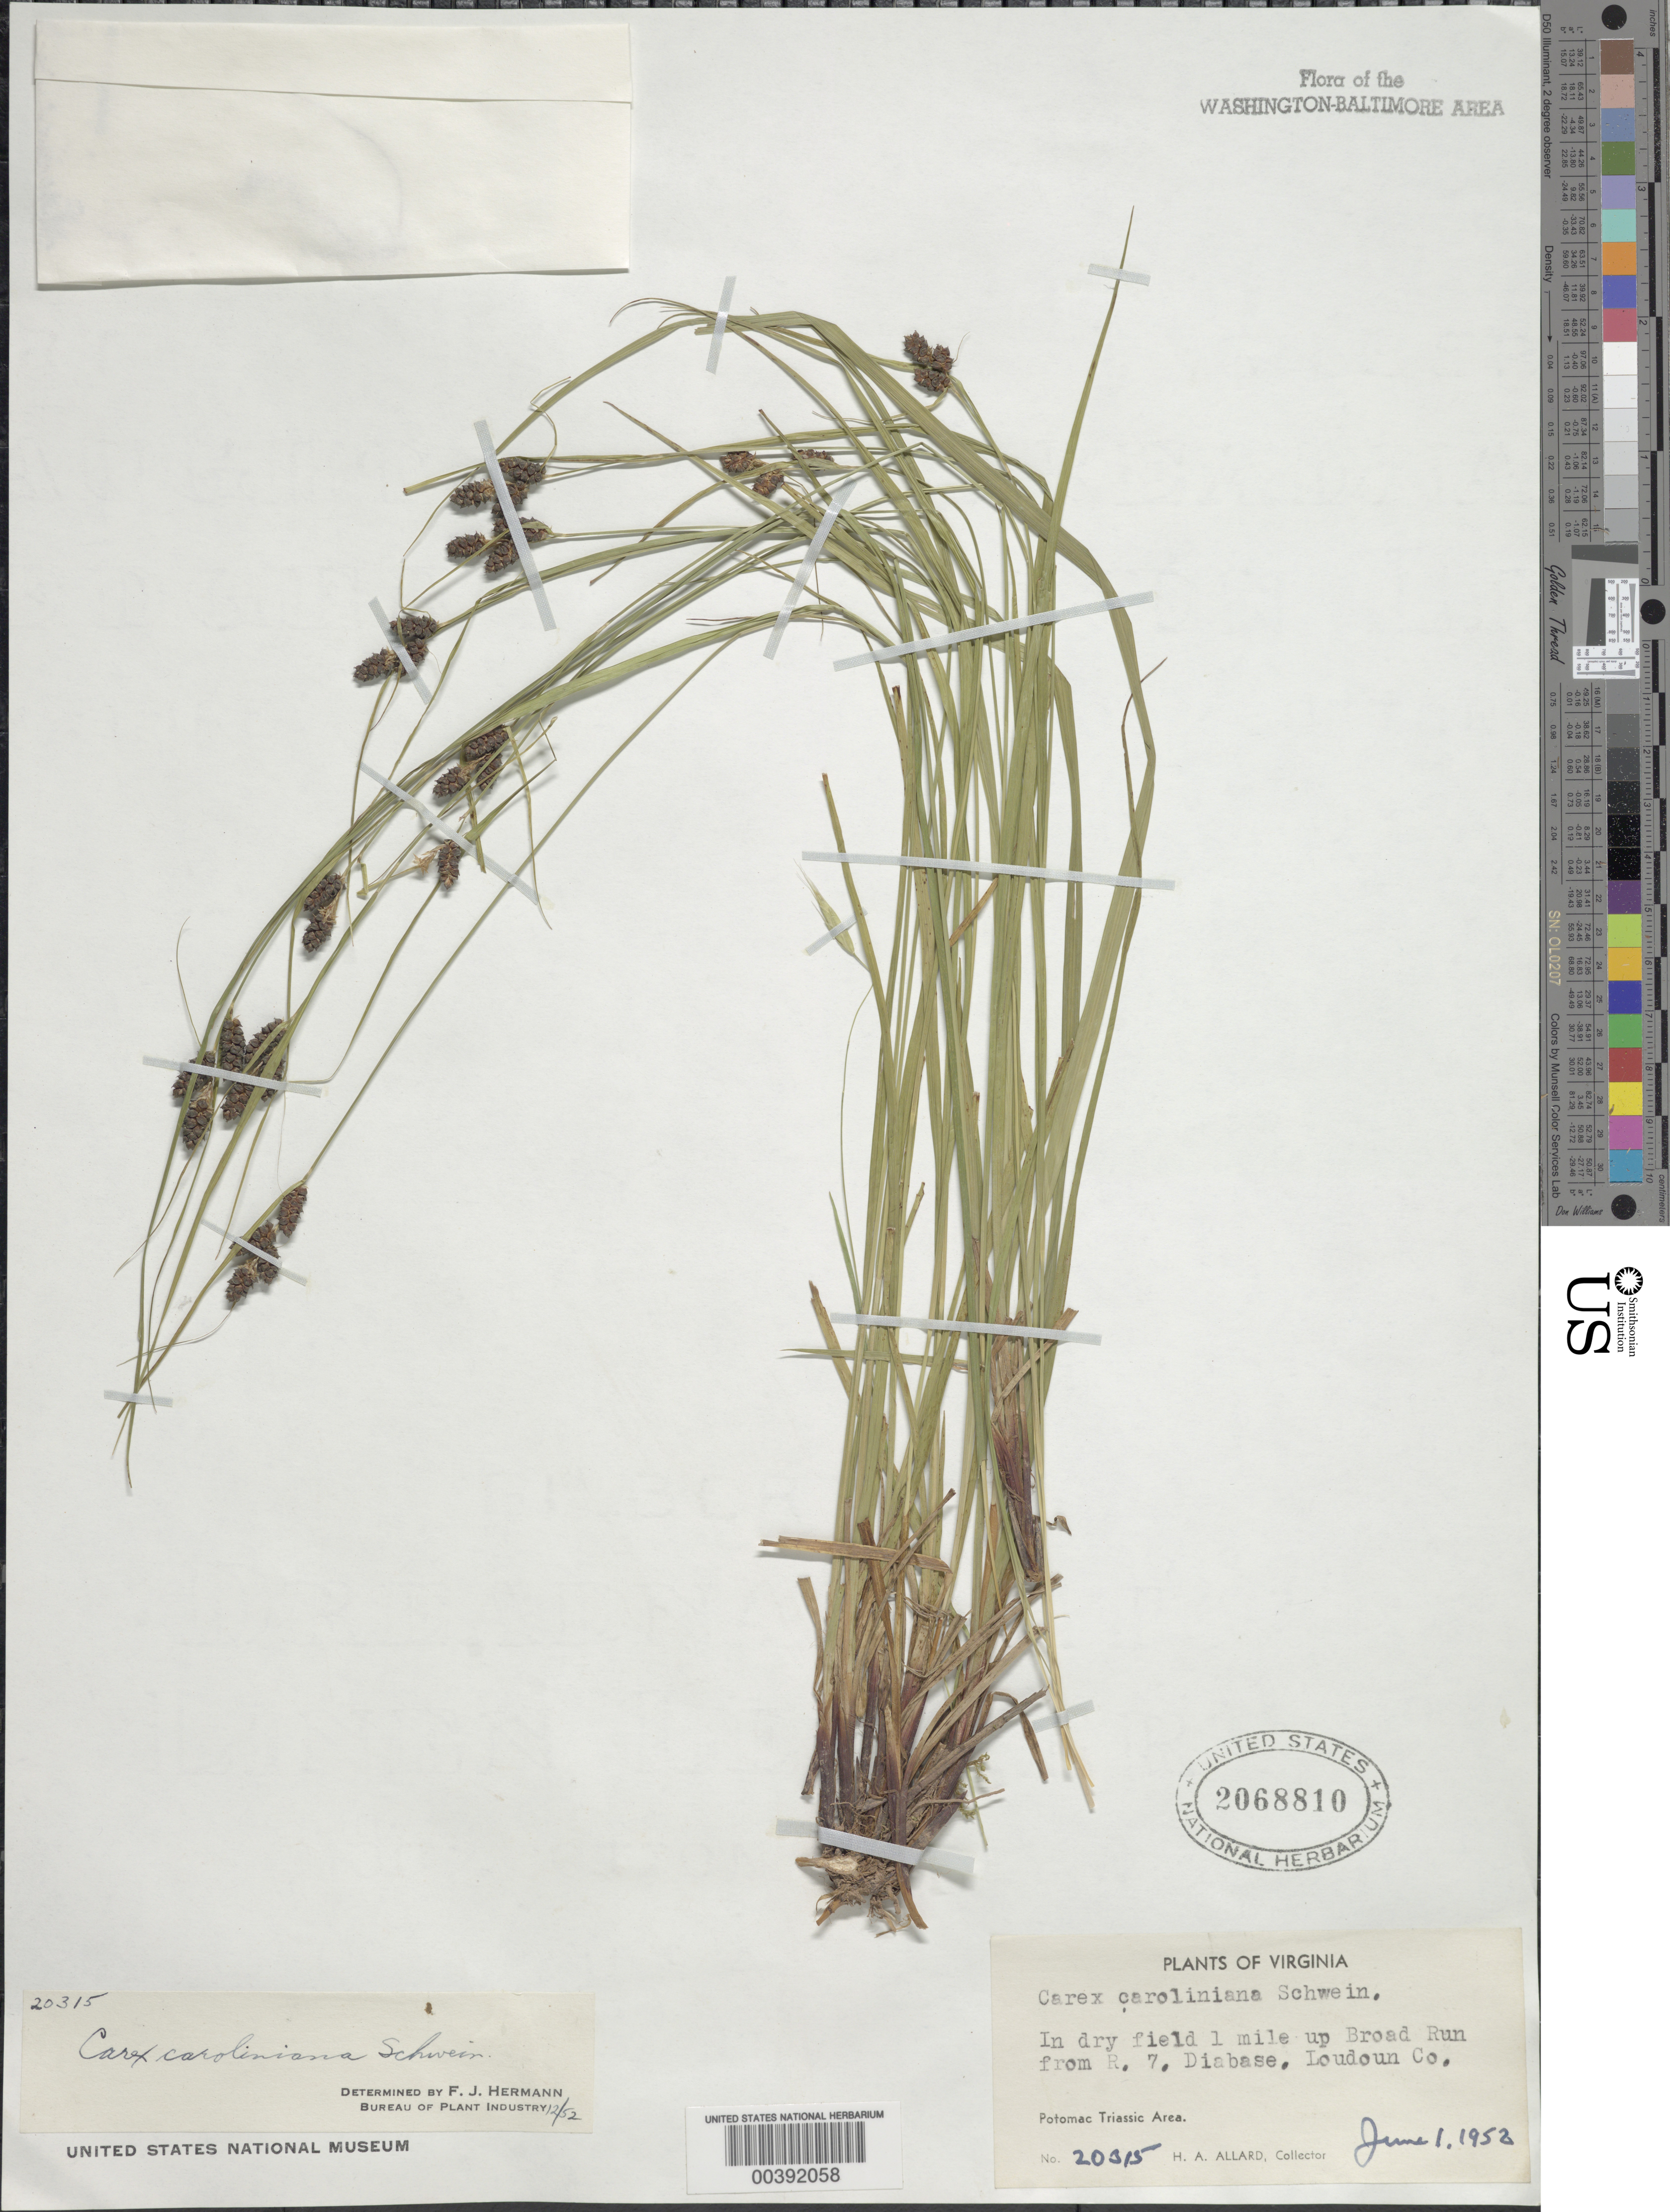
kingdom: Plantae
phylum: Tracheophyta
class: Liliopsida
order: Poales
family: Cyperaceae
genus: Carex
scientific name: Carex caroliniana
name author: Schwein.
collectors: H. A. Allard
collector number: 20315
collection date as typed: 01 Jun 1952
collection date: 1952-06-01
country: United States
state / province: Virginia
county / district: Loudoun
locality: Upstream from Route 7 on Broad Run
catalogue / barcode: US 2068810